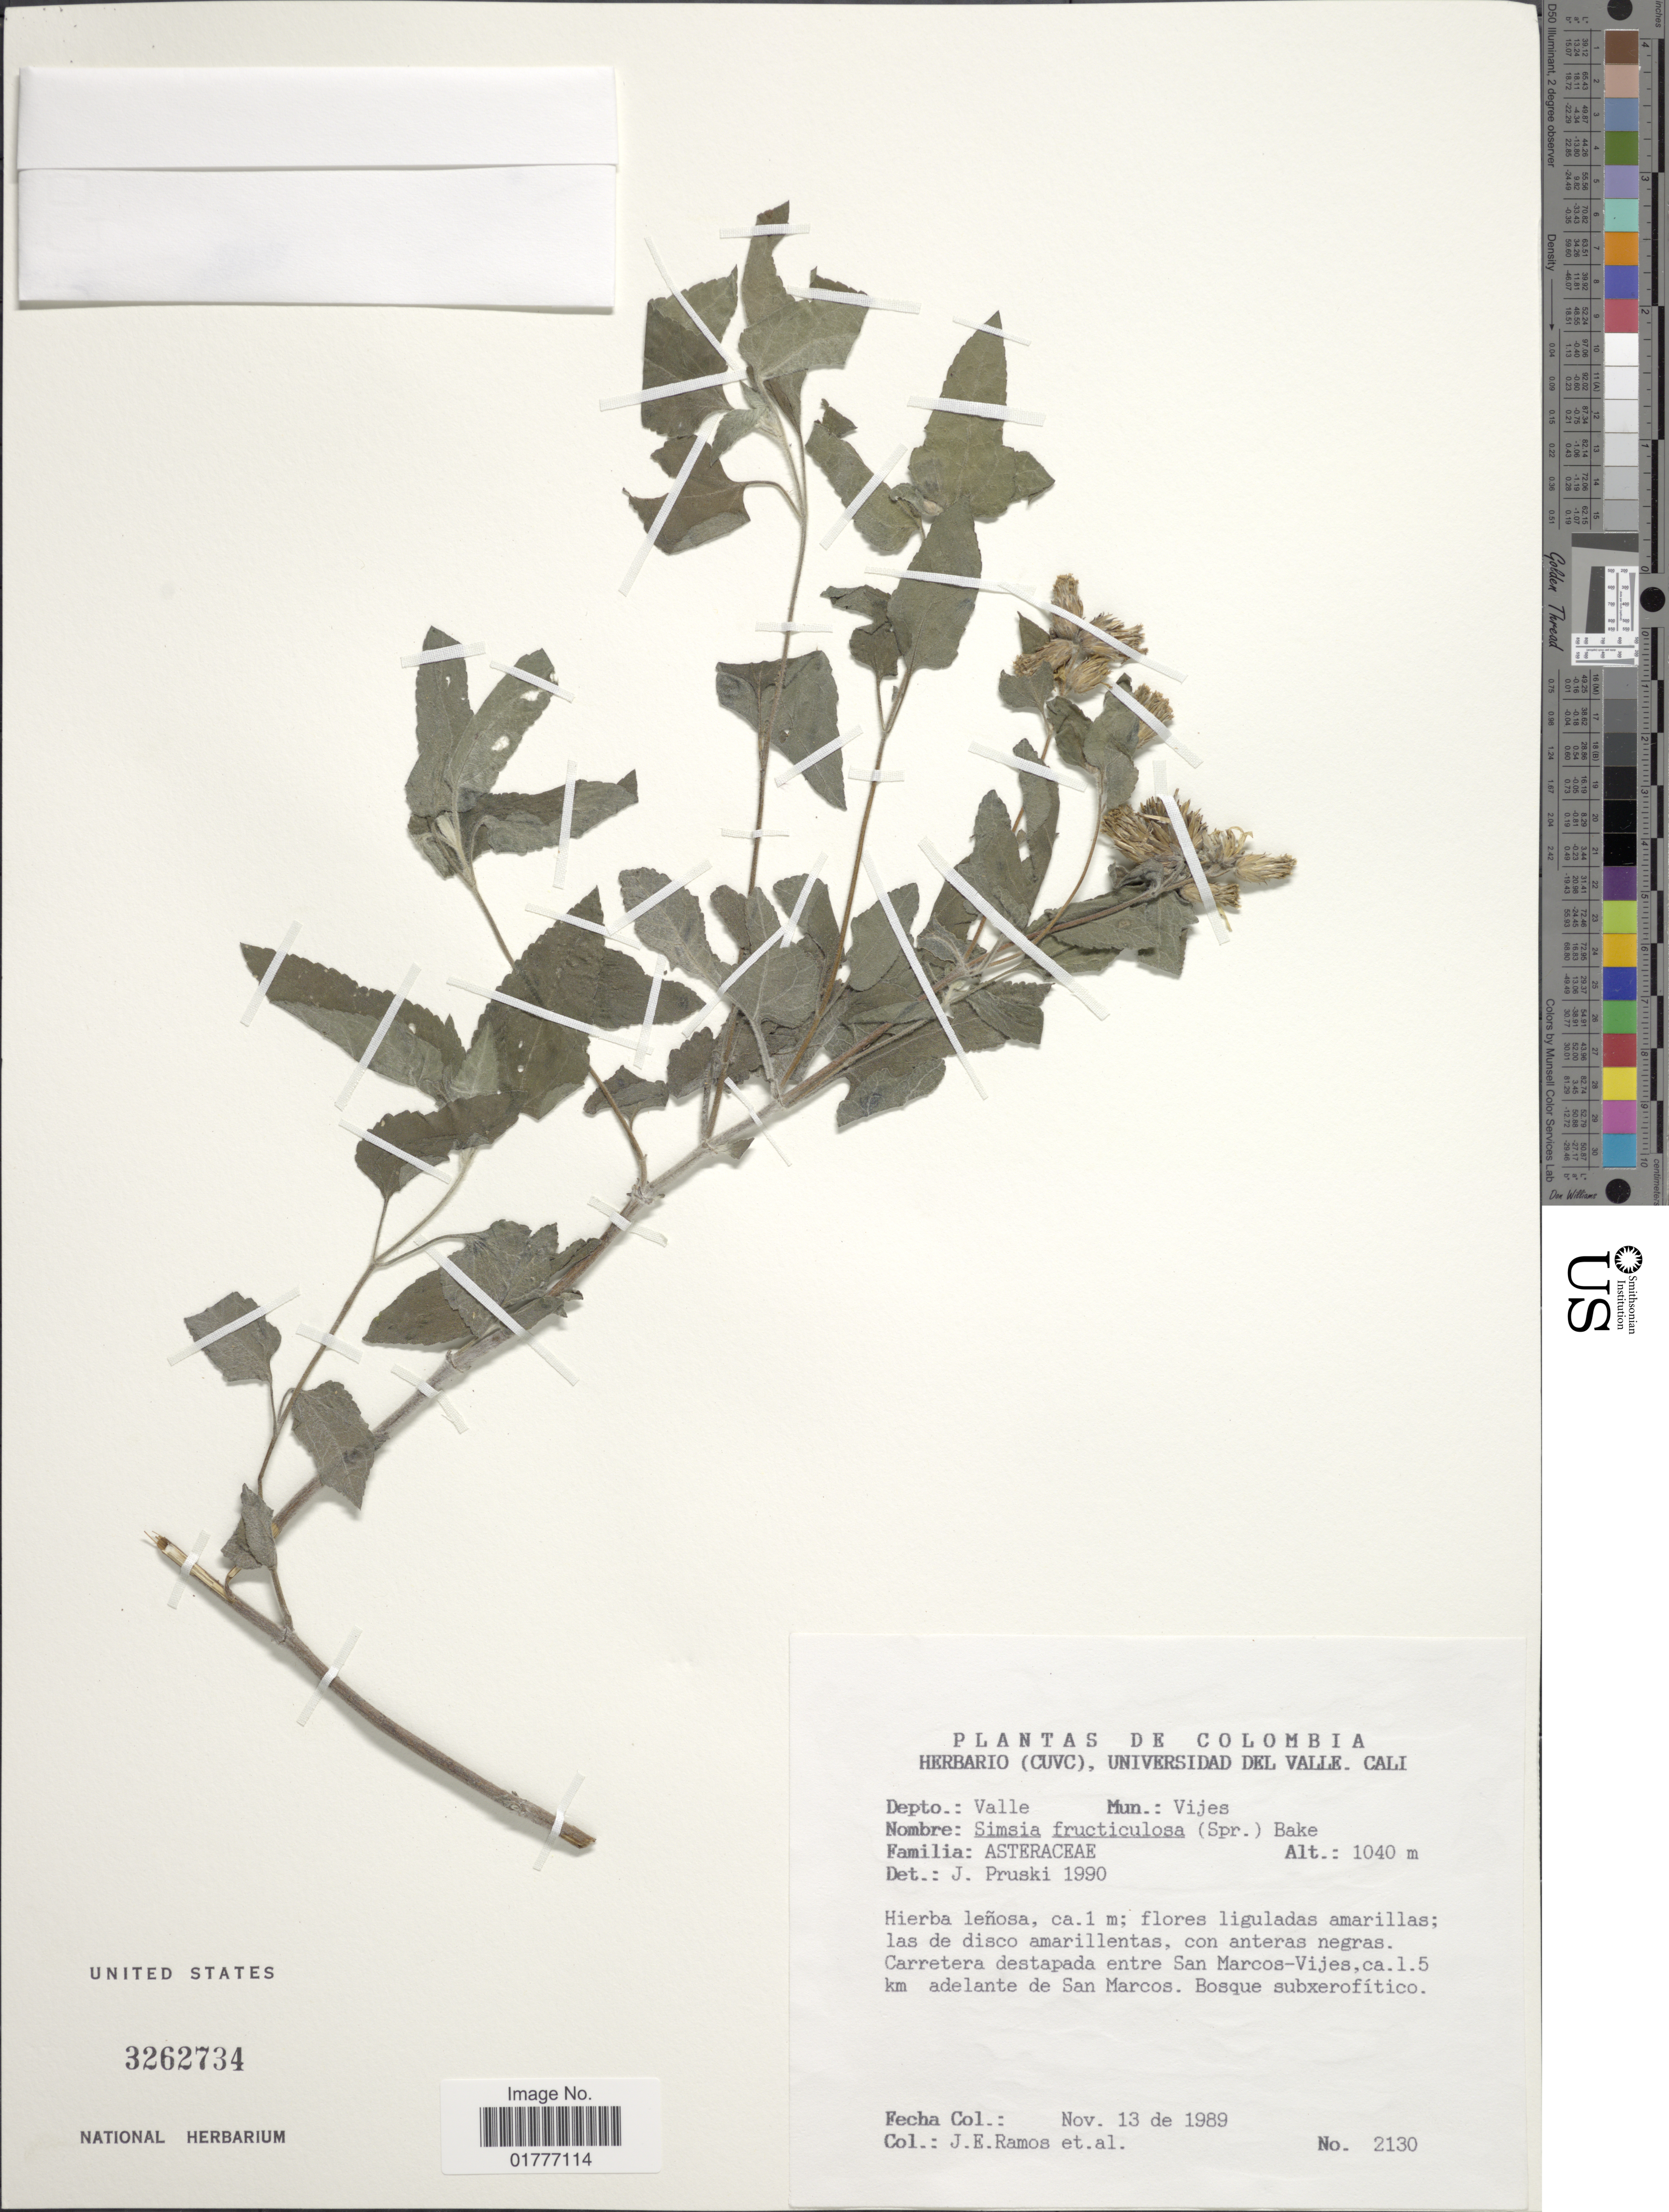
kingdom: Plantae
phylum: Tracheophyta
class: Magnoliopsida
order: Asterales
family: Asteraceae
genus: Simsia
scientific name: Simsia fruticulosa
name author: (Spreng.) S.F. Blake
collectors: J. E. Ramos & et al.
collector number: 2130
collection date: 1989-11-13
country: Colombia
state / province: Valle del Cauca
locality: Depto.: Valle. Mun.: Vijes. Carretera destapada entre San Marcos-Vijes, ca. 1.5 km adelante de San Marcos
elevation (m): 1040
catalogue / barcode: US 3262734